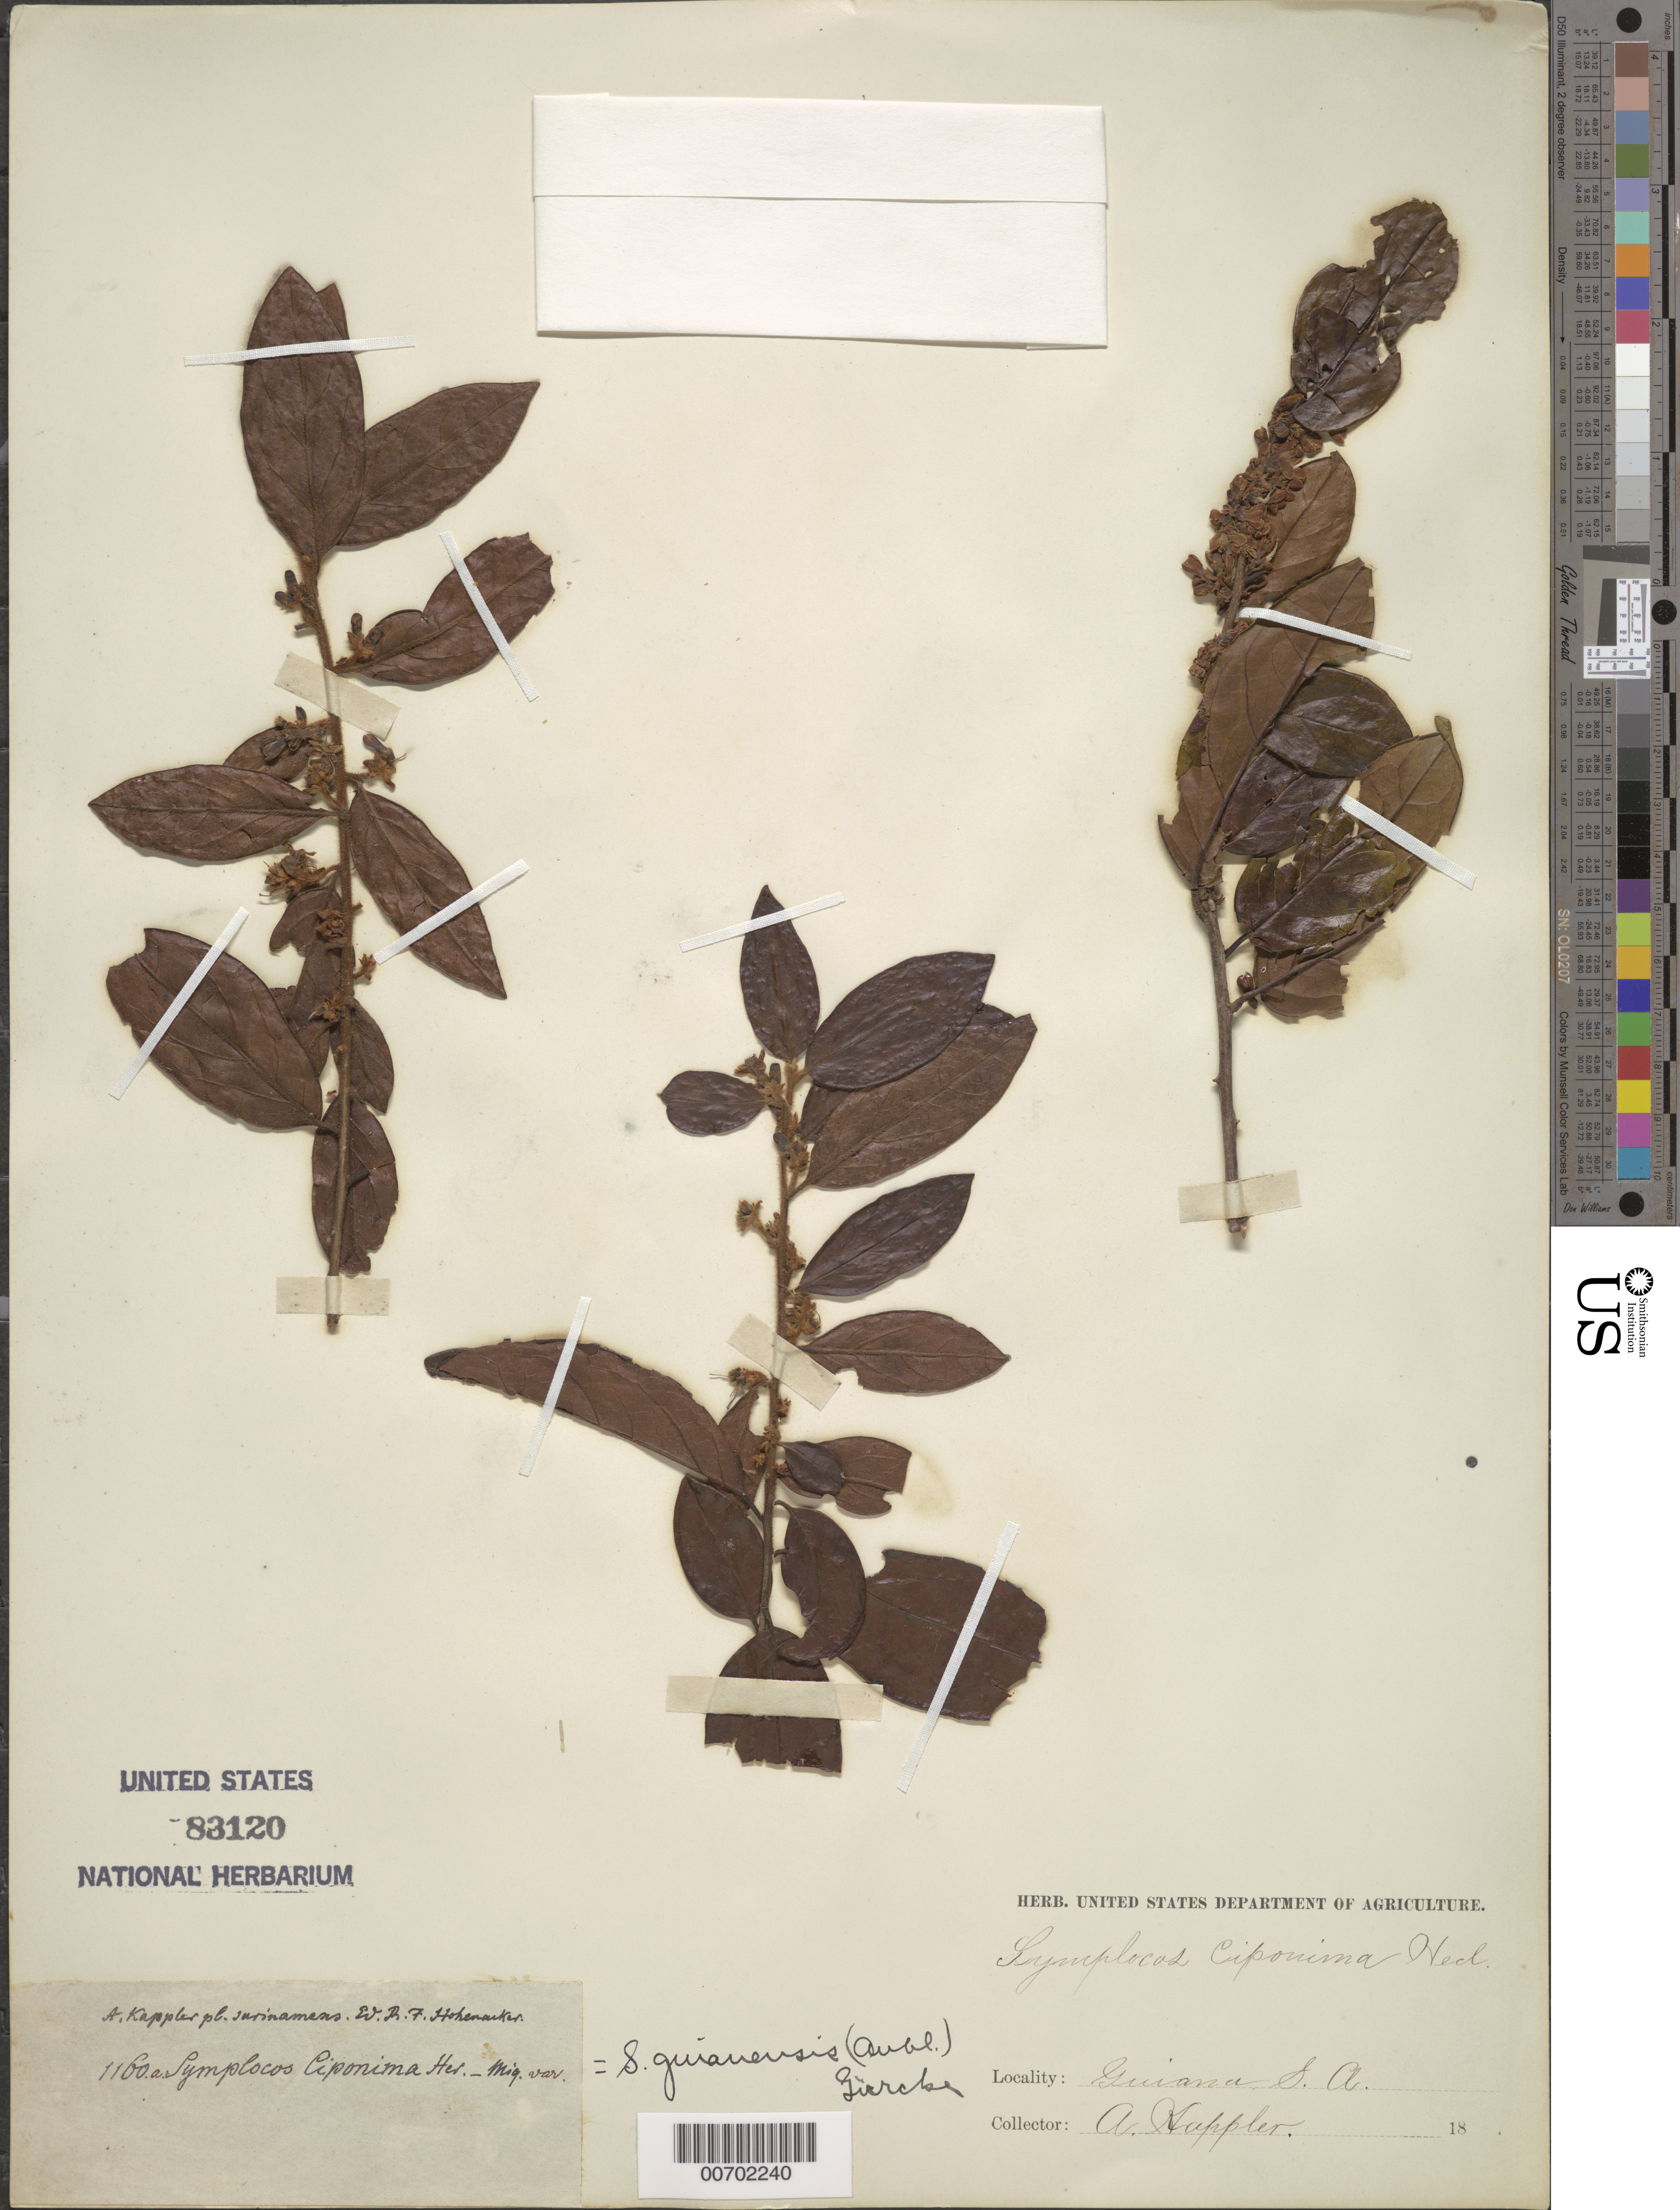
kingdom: Plantae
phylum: Tracheophyta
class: Magnoliopsida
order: Ericales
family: Symplocaceae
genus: Symplocos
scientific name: Symplocos guianensis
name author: (Aubl.) Gürke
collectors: A. Kappler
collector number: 1160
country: Guyana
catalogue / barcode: US 83120